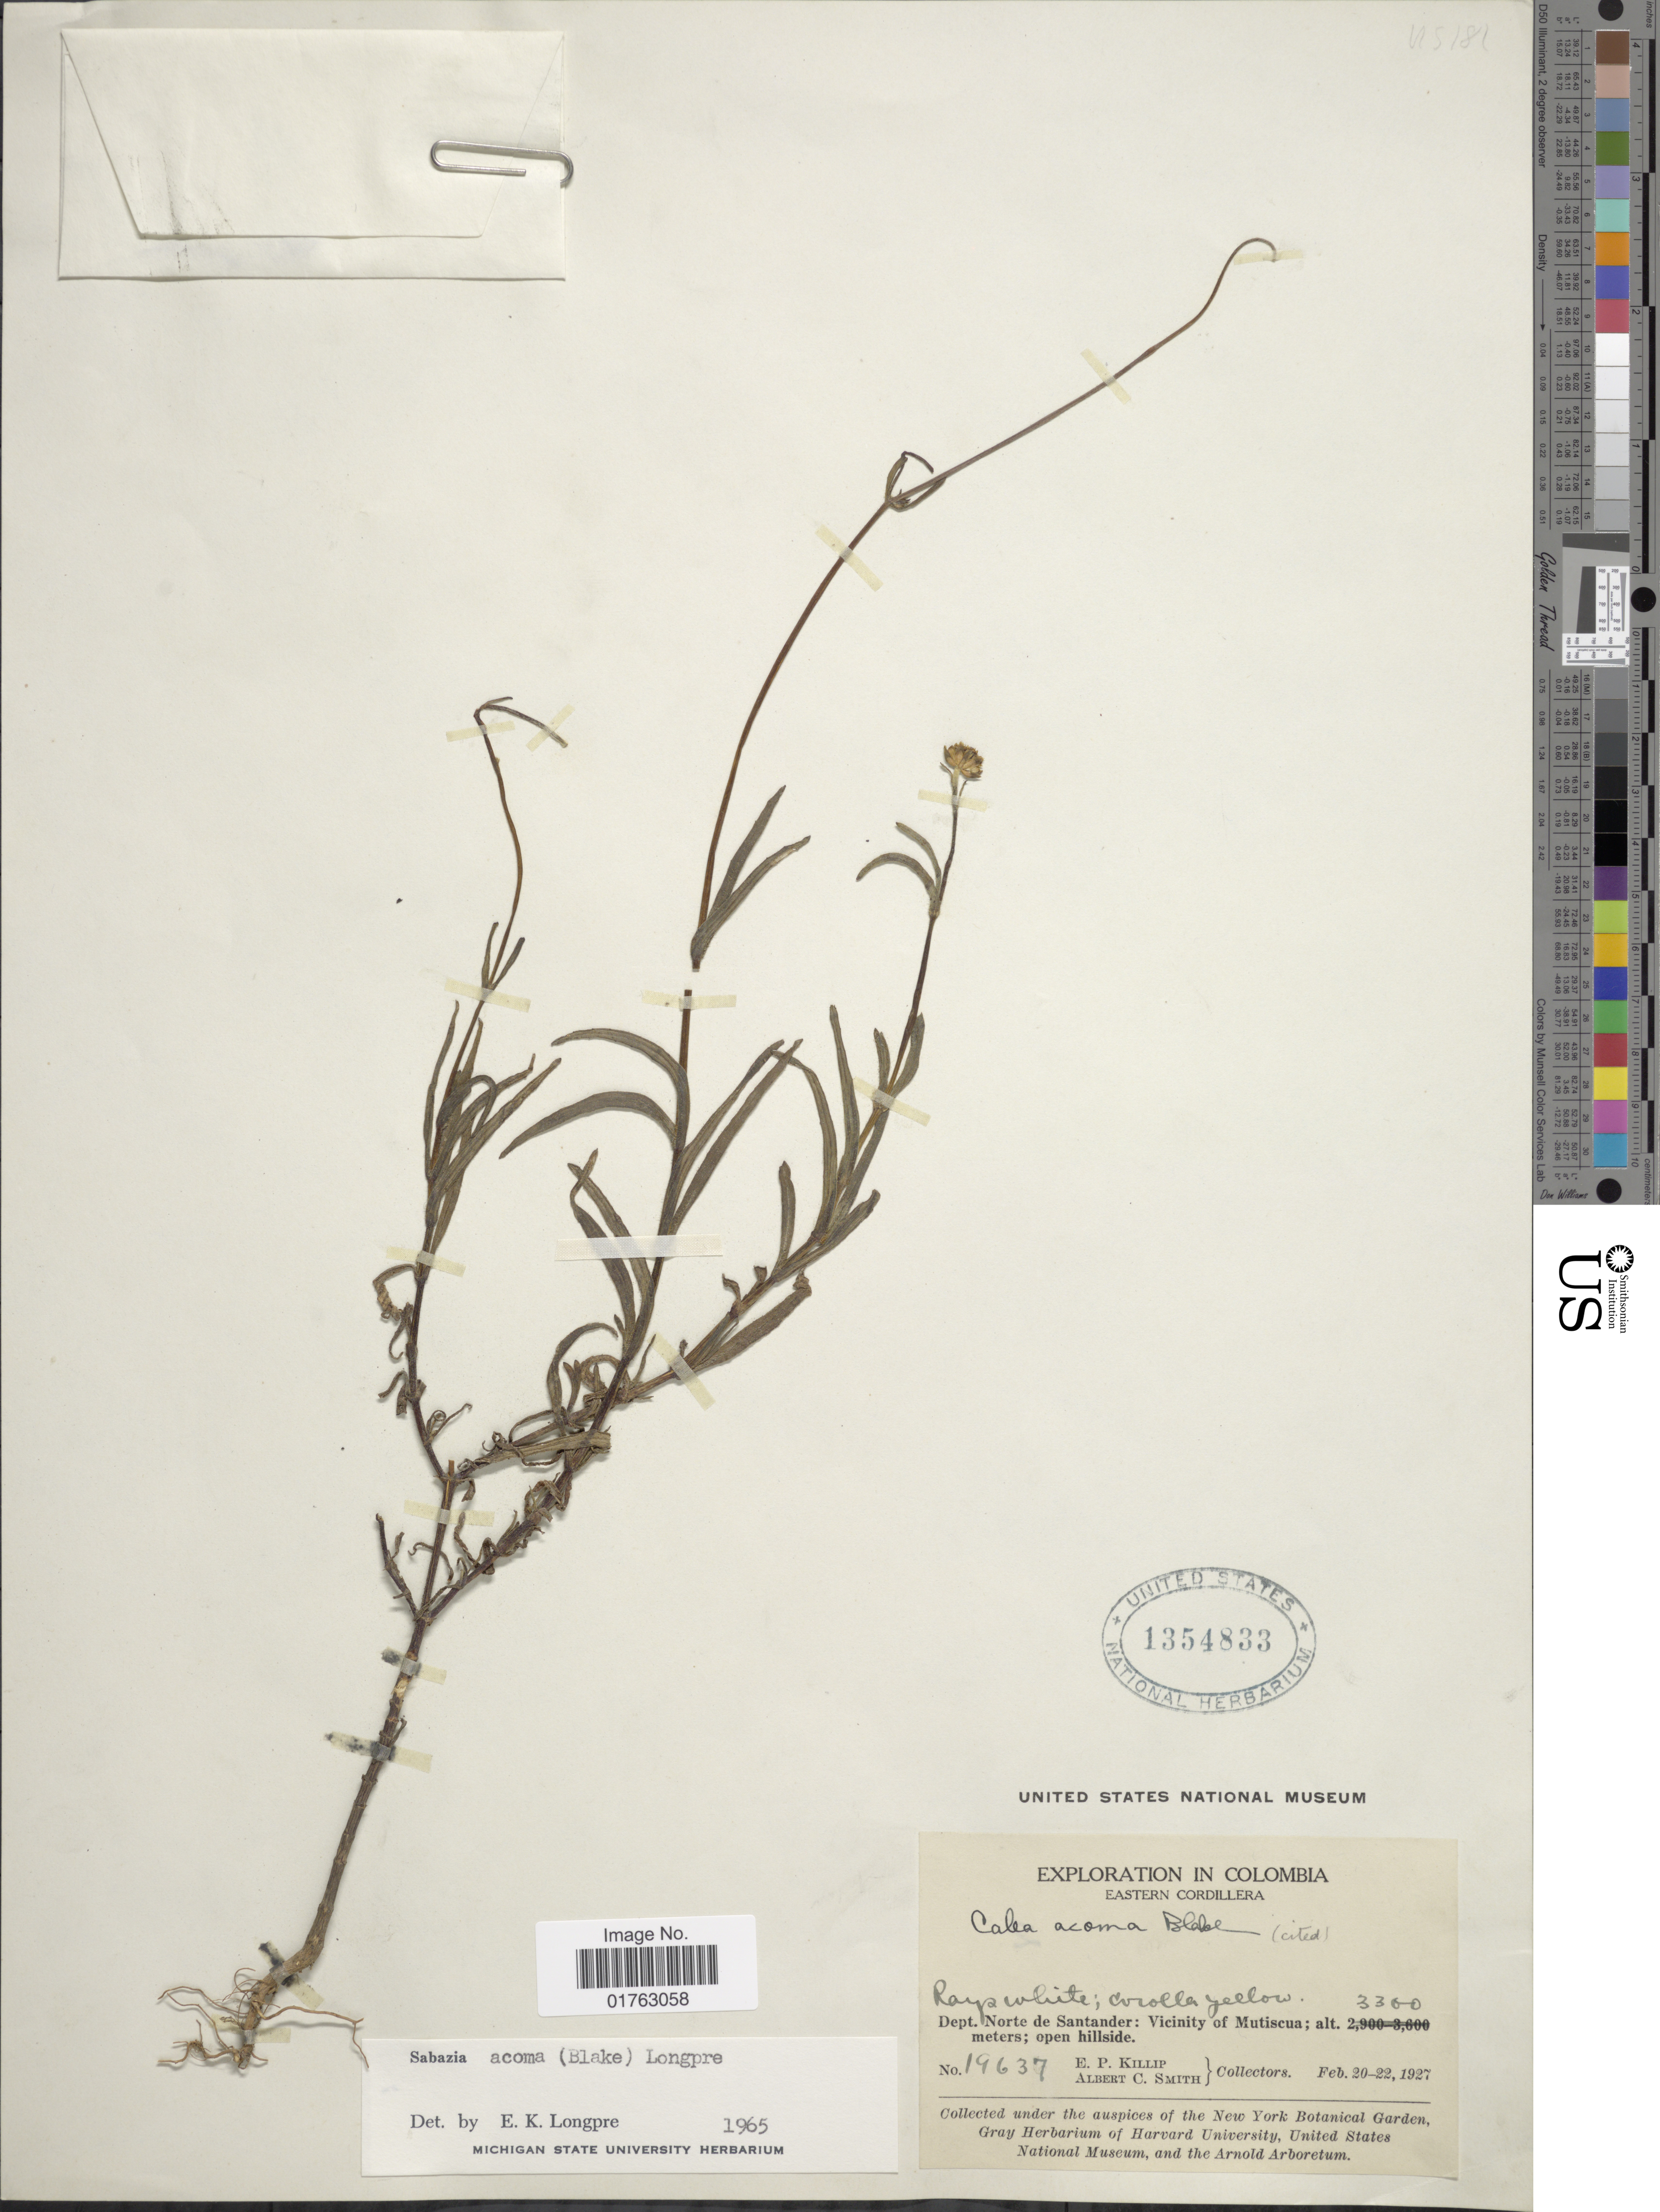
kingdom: Plantae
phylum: Tracheophyta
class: Magnoliopsida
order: Asterales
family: Asteraceae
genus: Sabazia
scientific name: Sabazia acoma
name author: (S.F. Blake) Longpre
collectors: E. P. Killip & A. C. Smith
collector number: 19637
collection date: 1927-02-20/1927-02-22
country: Colombia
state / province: Norte de Santander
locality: Eastern Cordillera, Dept. Norte de Santander: Vicinity of Mutiscua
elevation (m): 3300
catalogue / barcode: US 1354833